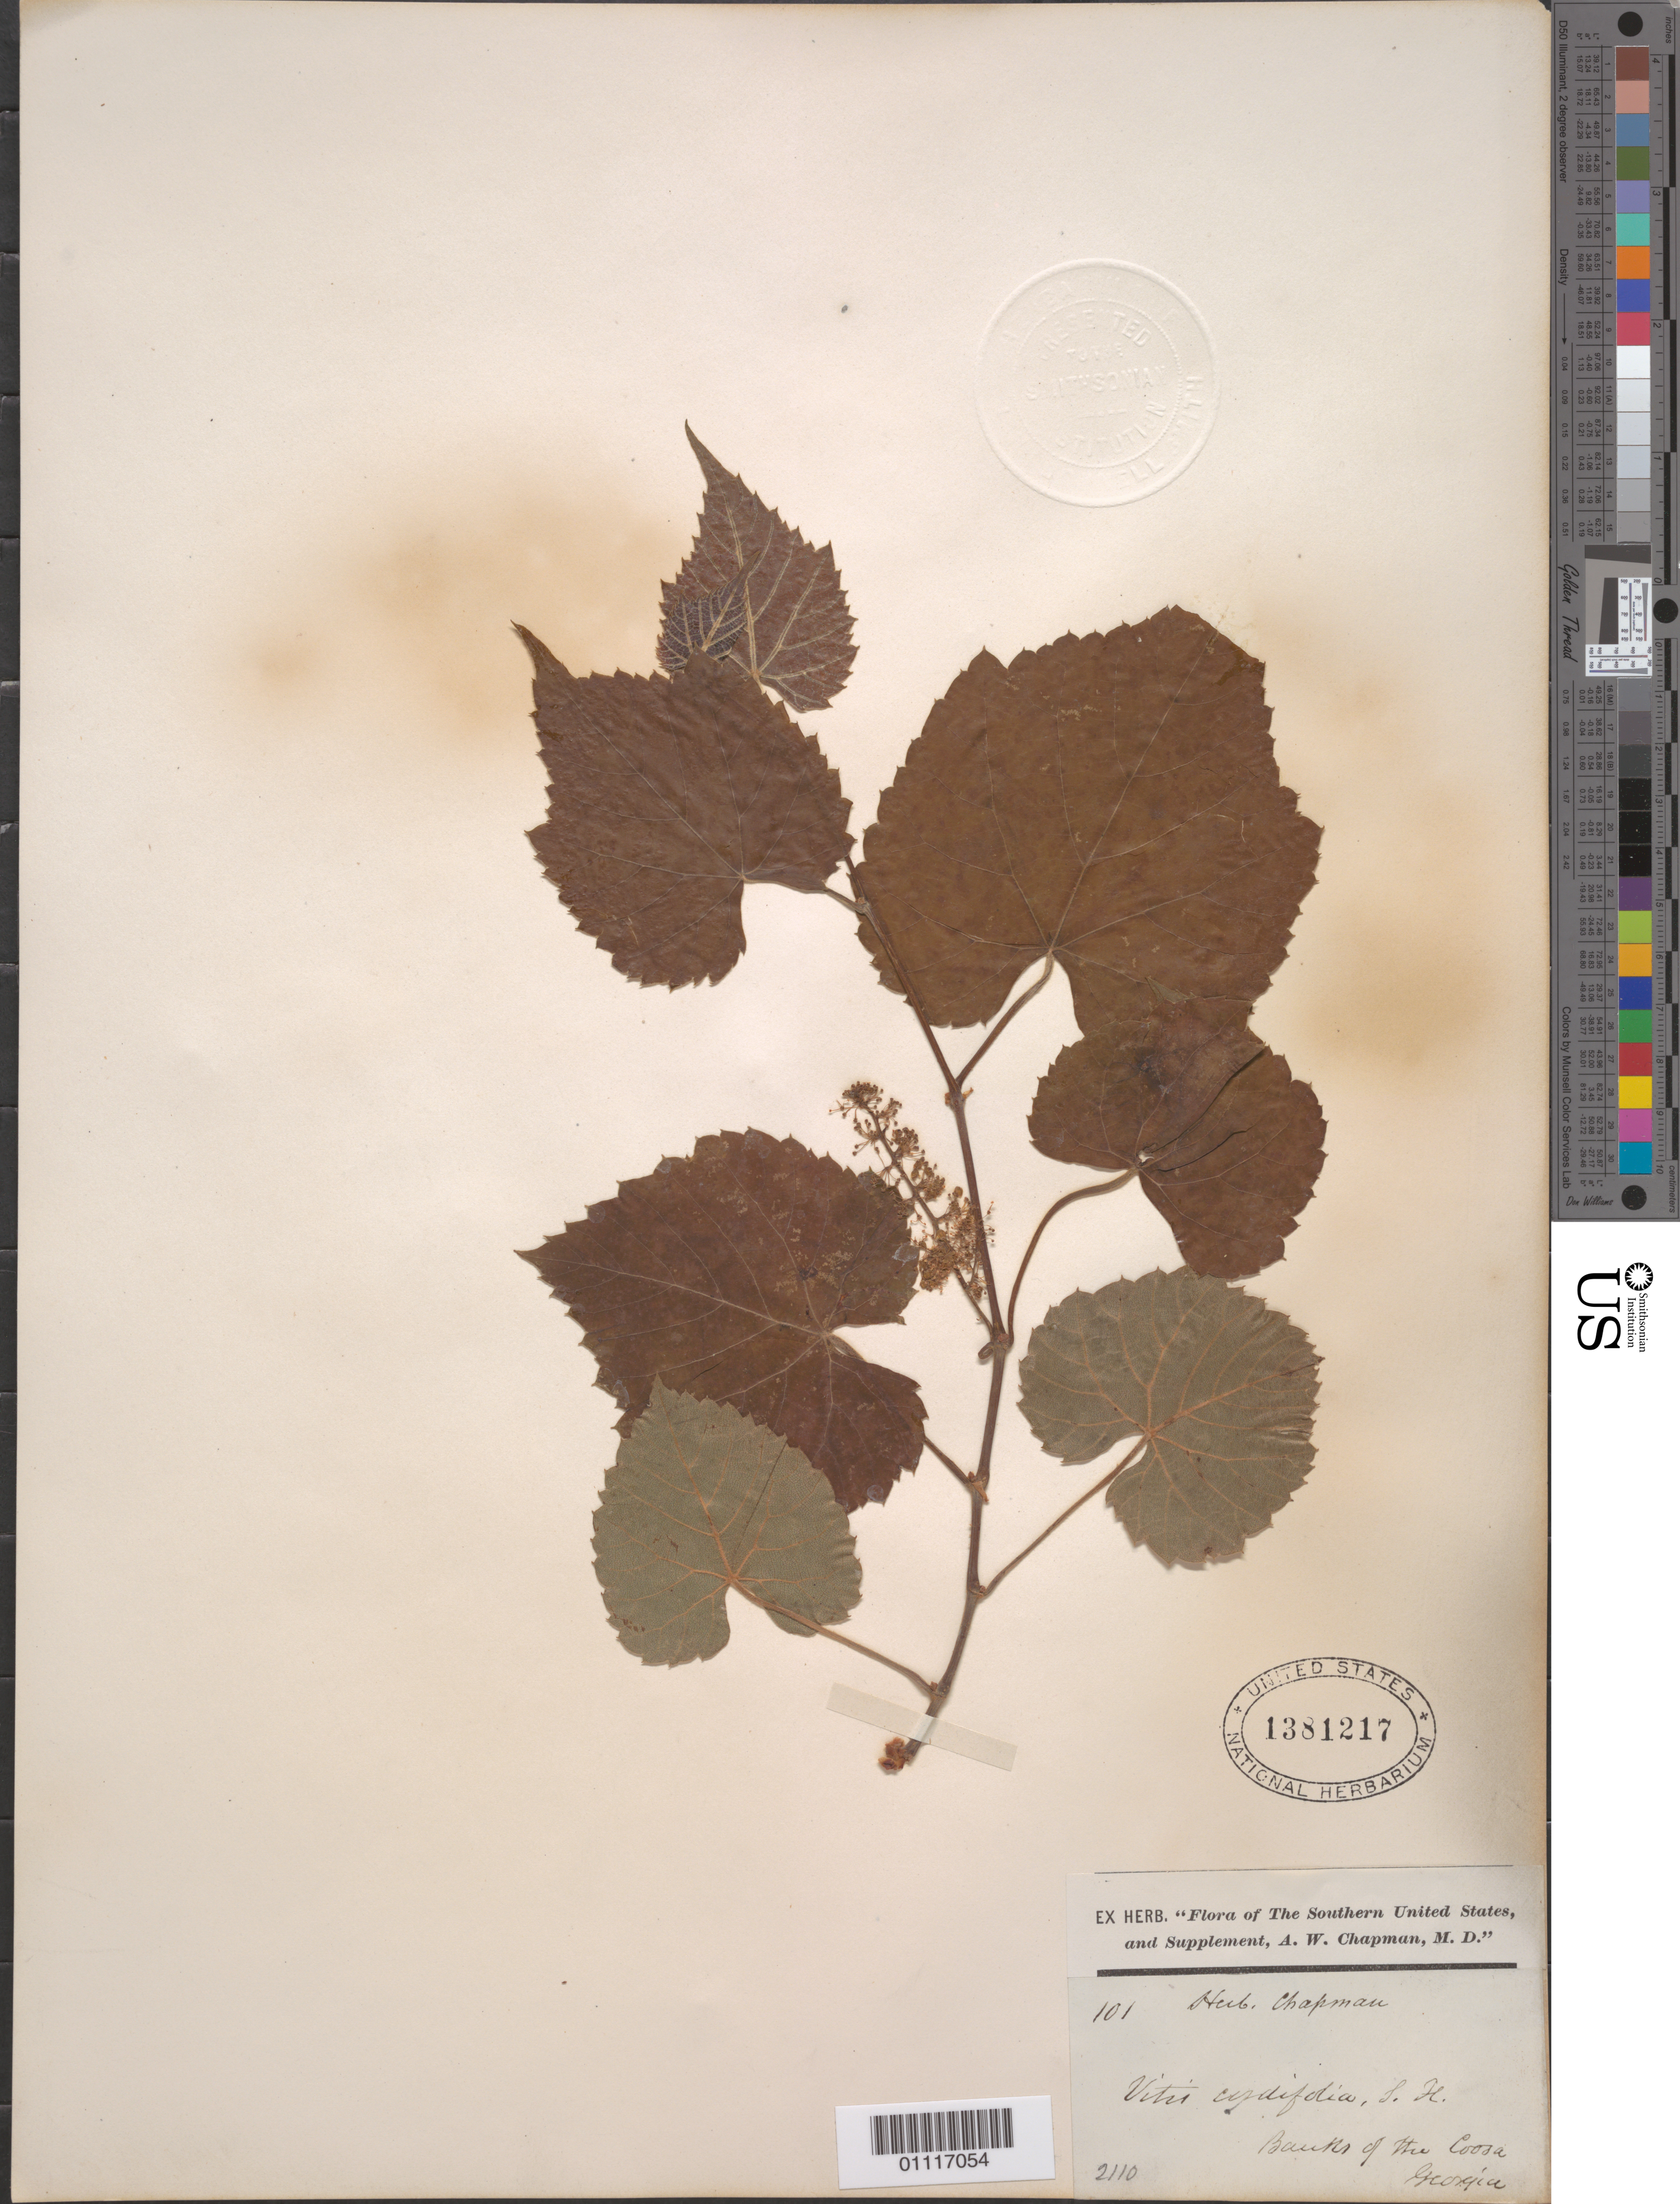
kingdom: Plantae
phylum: Tracheophyta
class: Magnoliopsida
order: Vitales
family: Vitaceae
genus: Vitis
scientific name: Vitis cordifolia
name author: Michx.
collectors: ex herb. A.W. Chapman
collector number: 101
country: United States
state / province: Georgia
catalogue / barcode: US 1381217